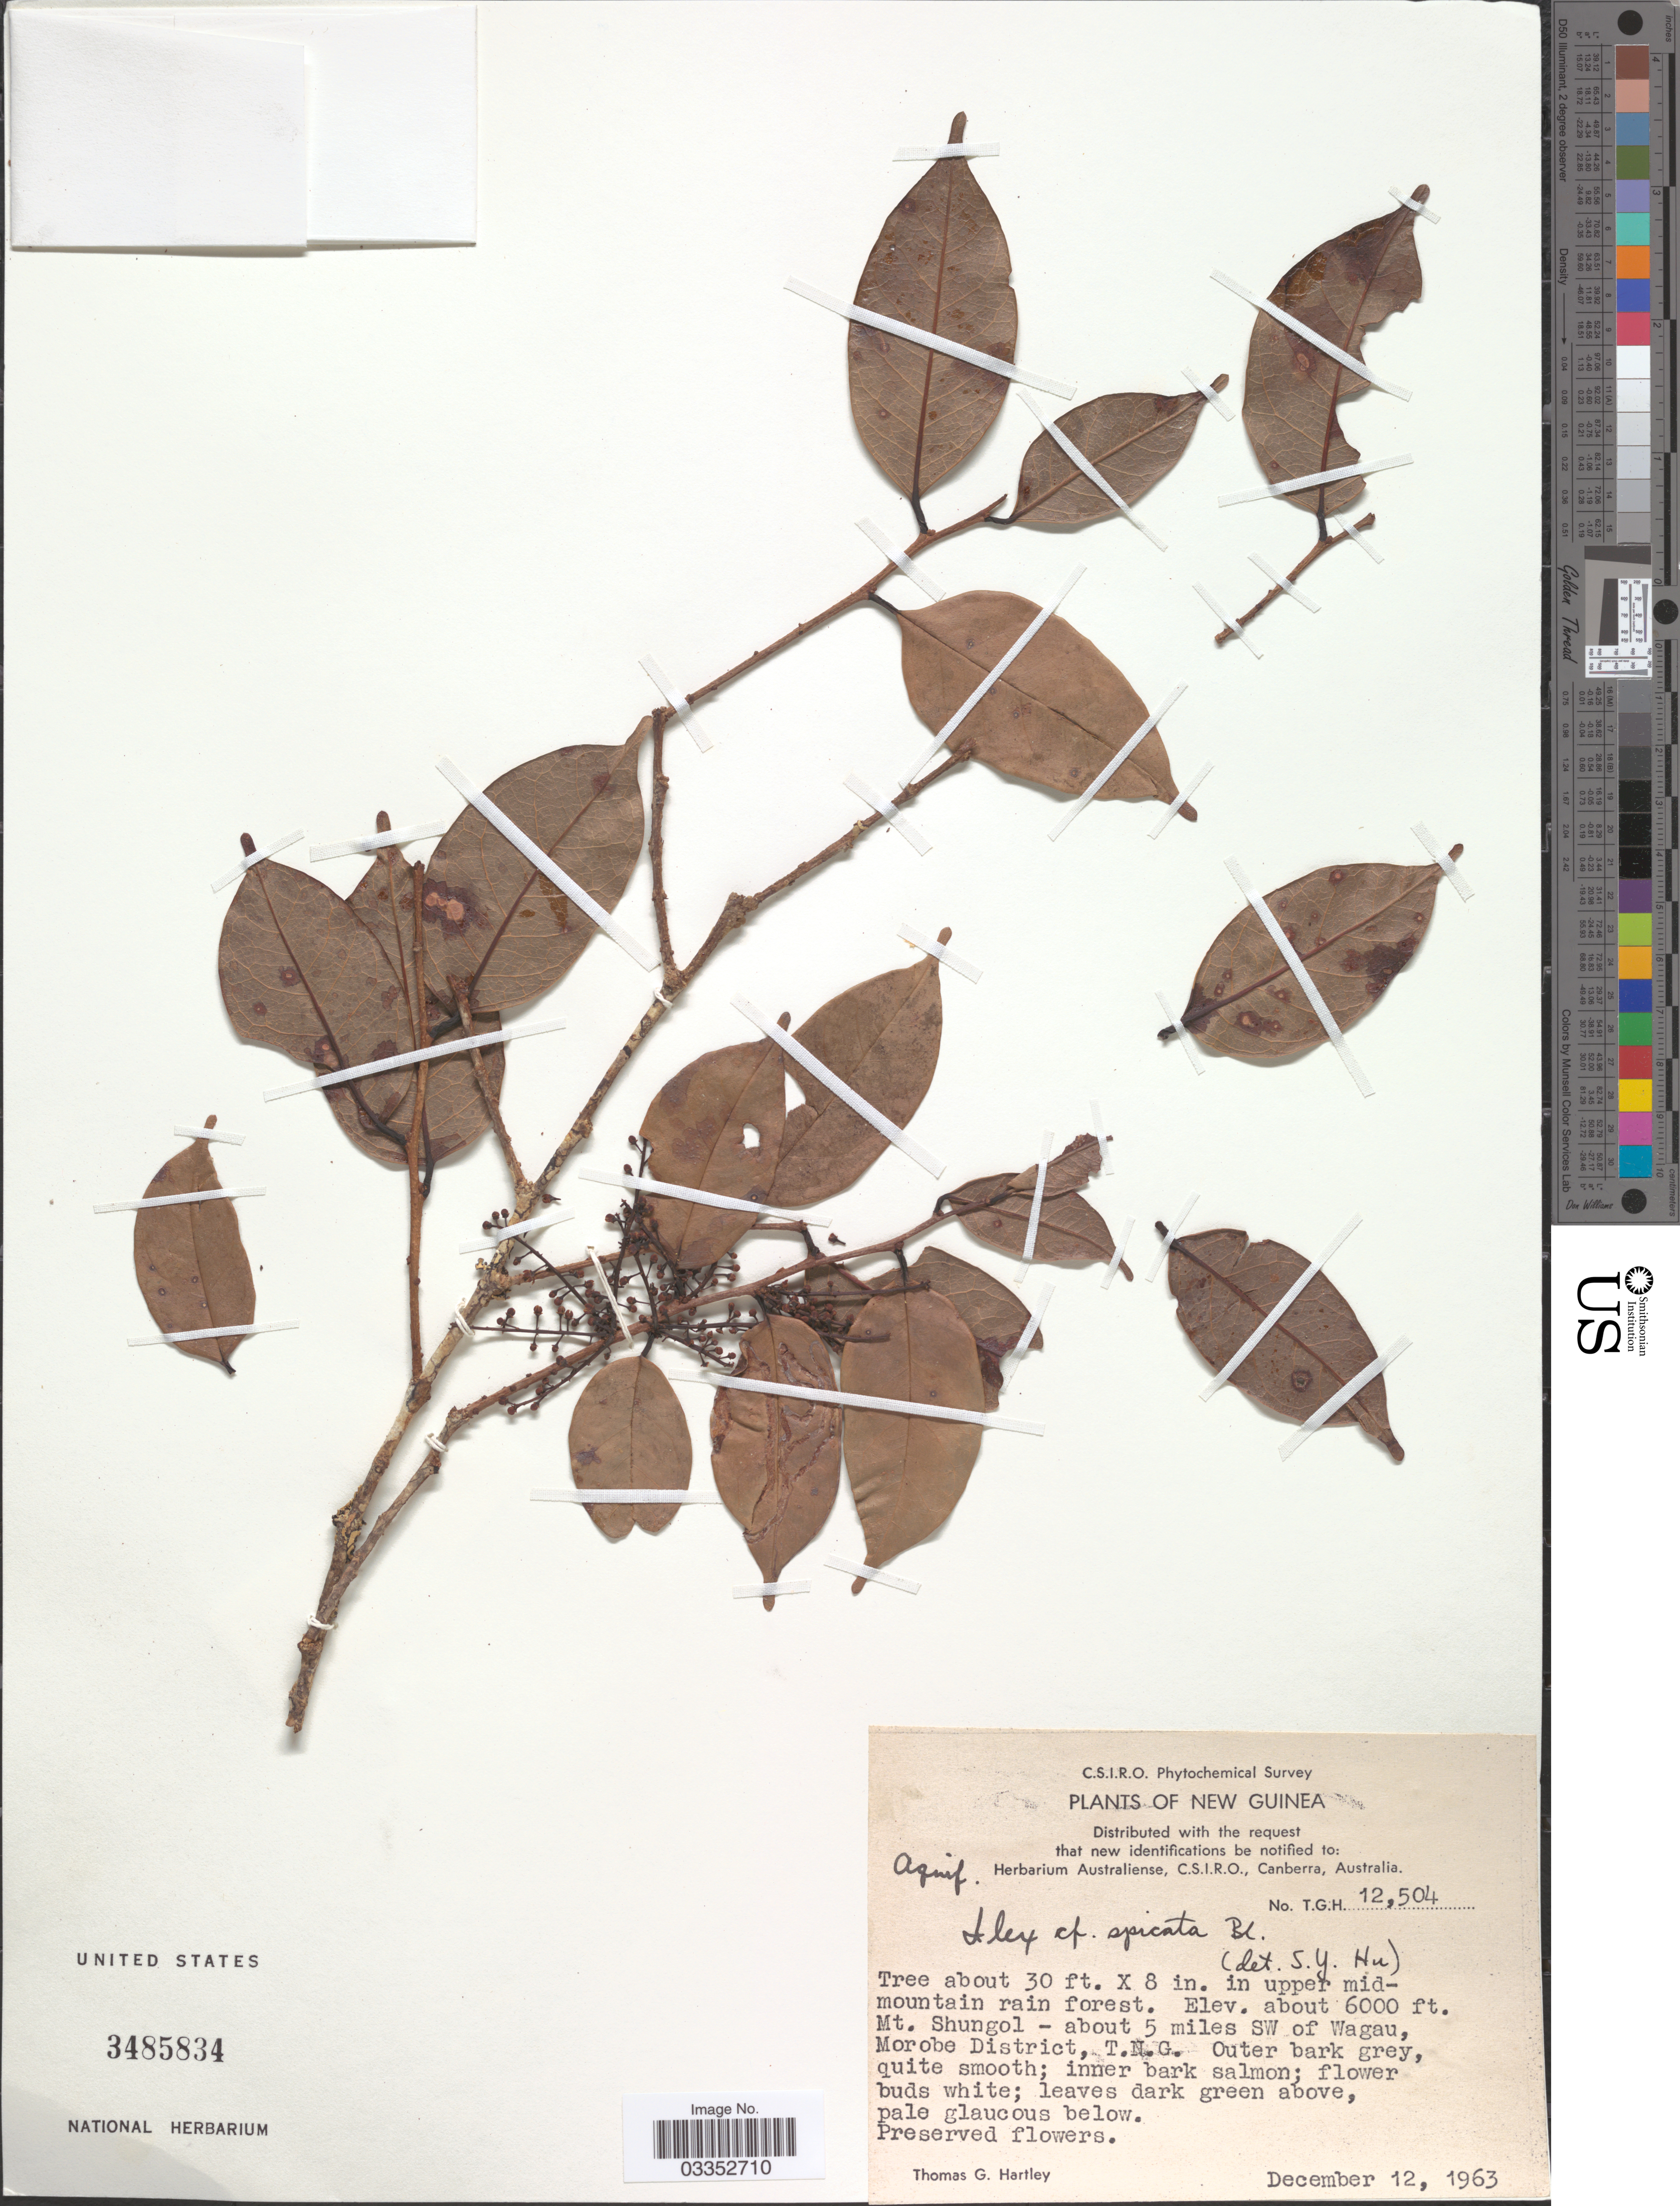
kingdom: Plantae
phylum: Tracheophyta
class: Magnoliopsida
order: Aquifoliales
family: Aquifoliaceae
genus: Ilex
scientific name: Ilex spicata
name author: Blume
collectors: T. G. Hartley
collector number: T.G.H. 12504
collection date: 1963-12-12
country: Papua New Guinea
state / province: Morobe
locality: New Guinea. Mt. Shungol - about 5 miles SW of Wagau, Morobe District, T.N.G.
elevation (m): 1829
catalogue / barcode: US 3485834